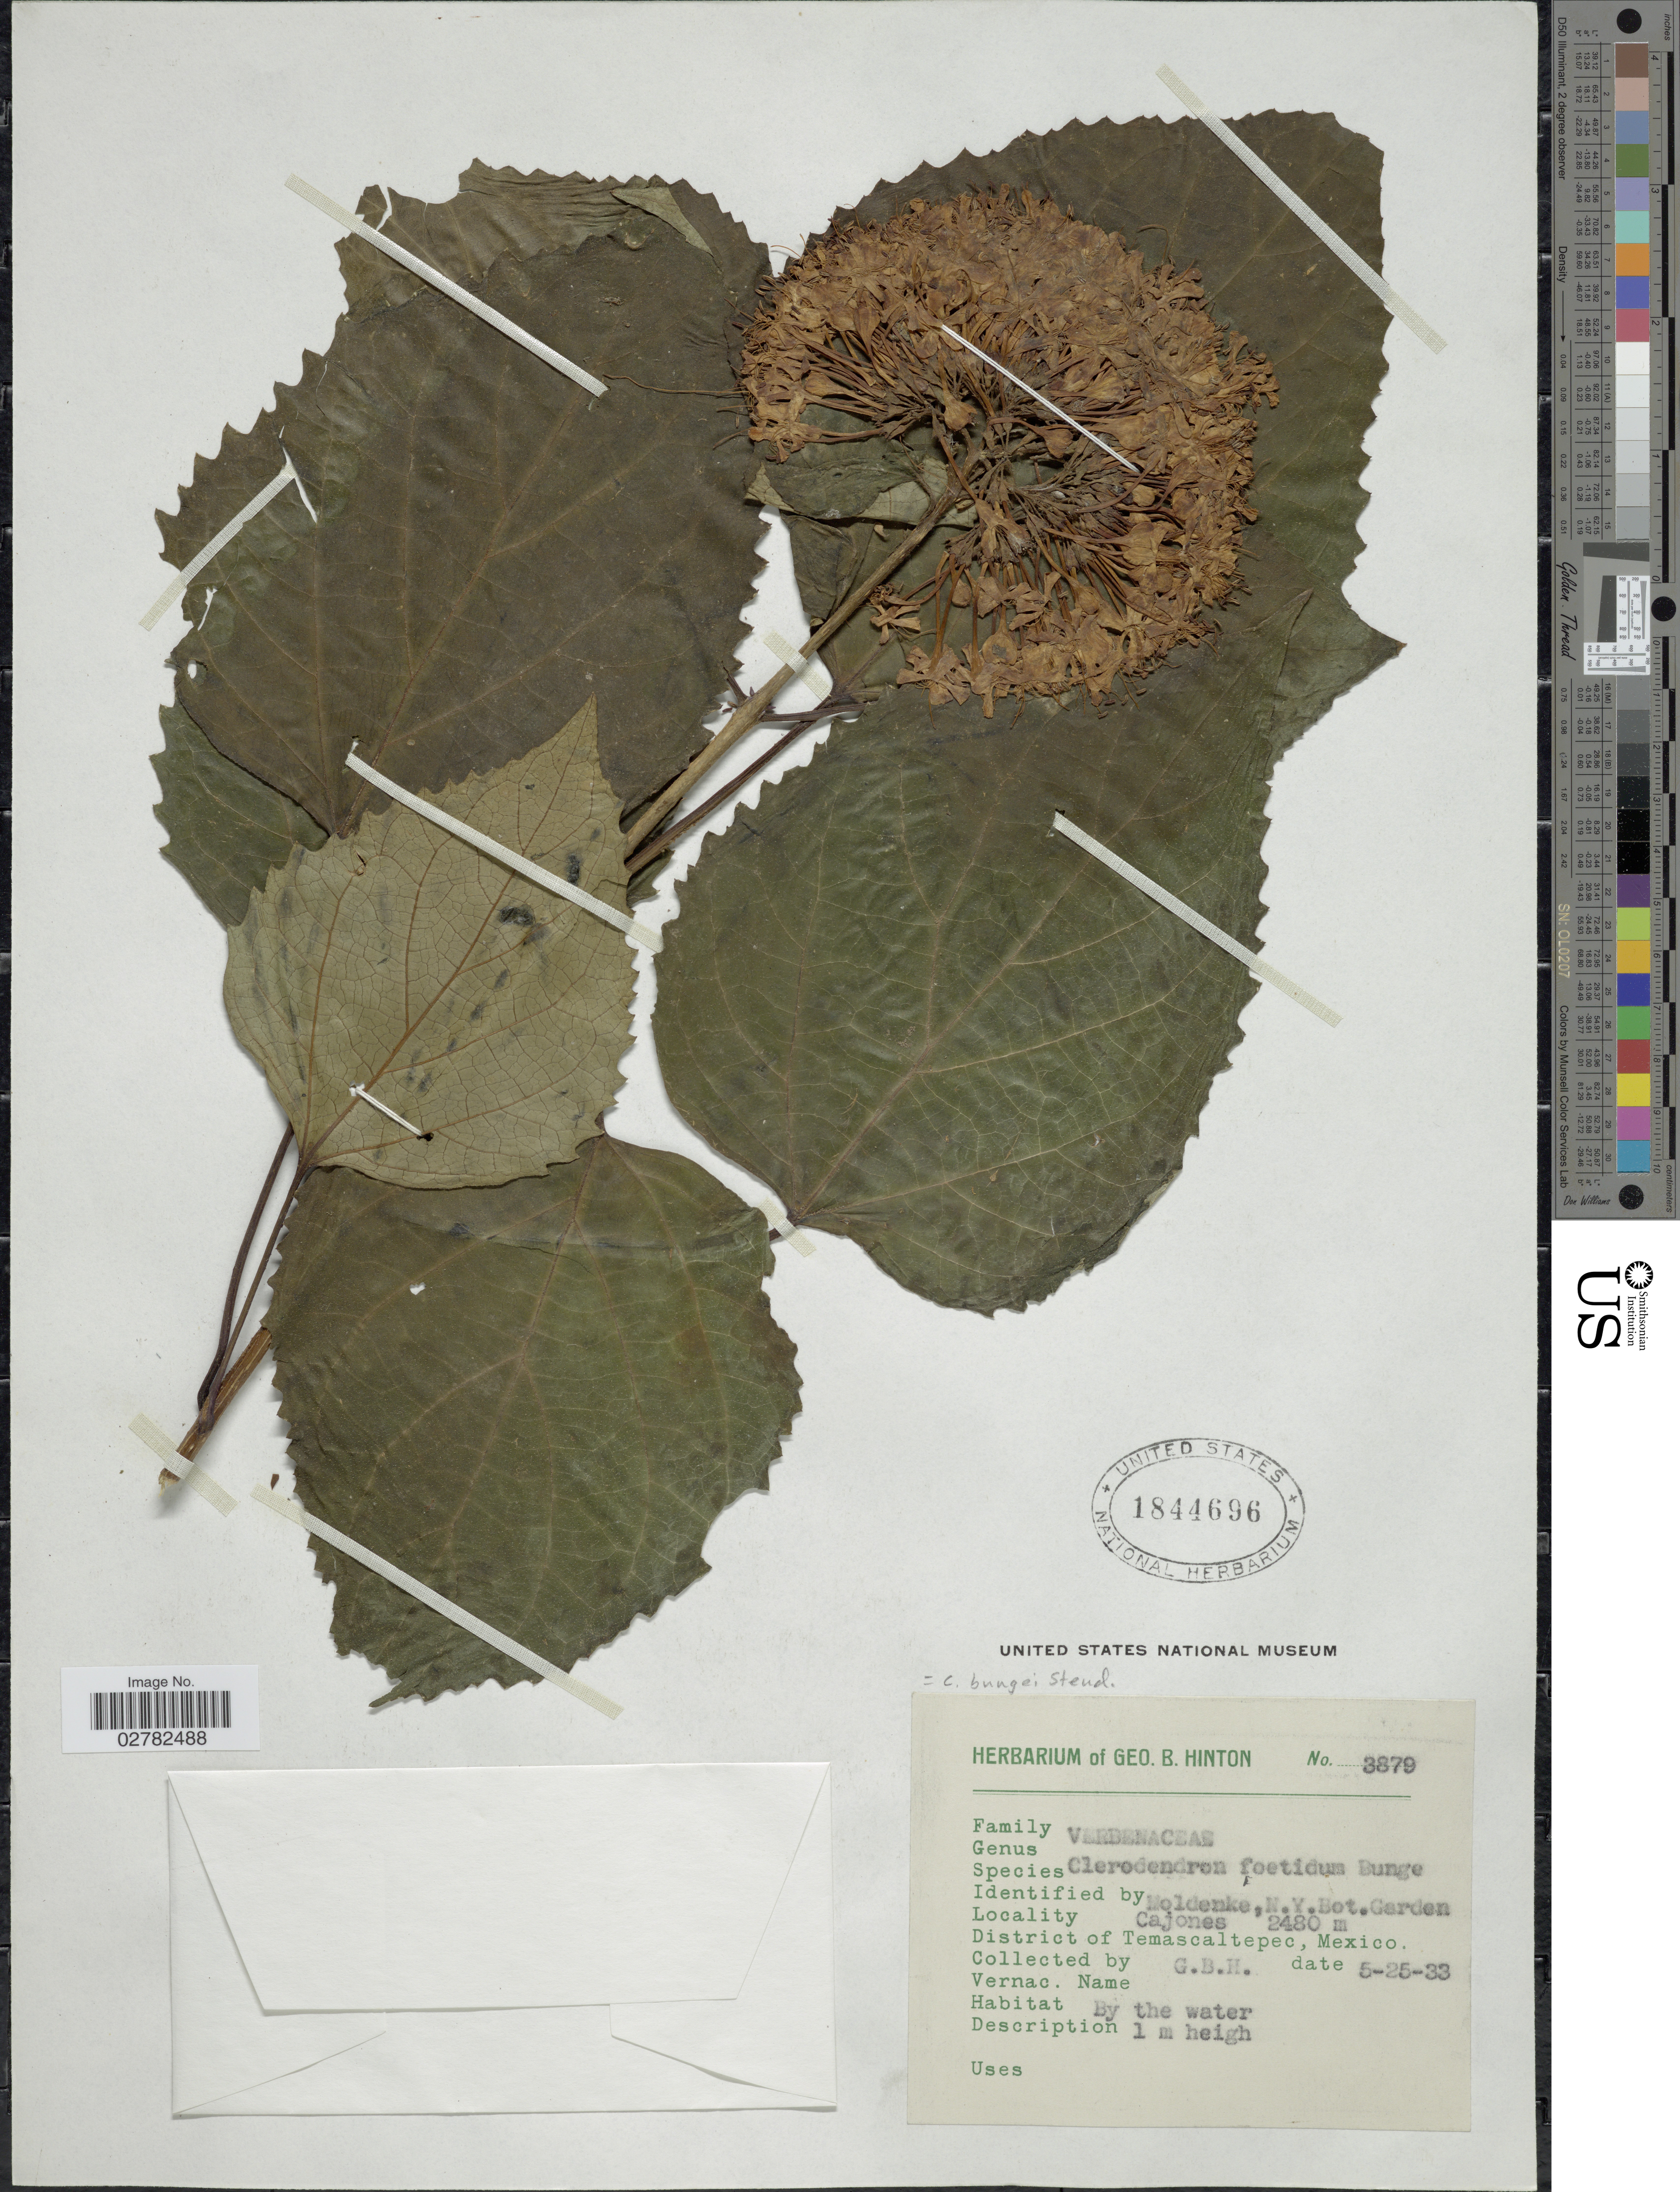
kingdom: Plantae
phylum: Tracheophyta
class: Magnoliopsida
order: Lamiales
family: Lamiaceae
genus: Clerodendrum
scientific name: Clerodendrum bungei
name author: Steud.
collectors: G. B. Hinton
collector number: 3879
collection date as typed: Transcribed d/m/y: 25/5/33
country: Mexico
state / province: México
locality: Cajones, District of Temascaltepec.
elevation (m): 2480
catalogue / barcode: US 1844696